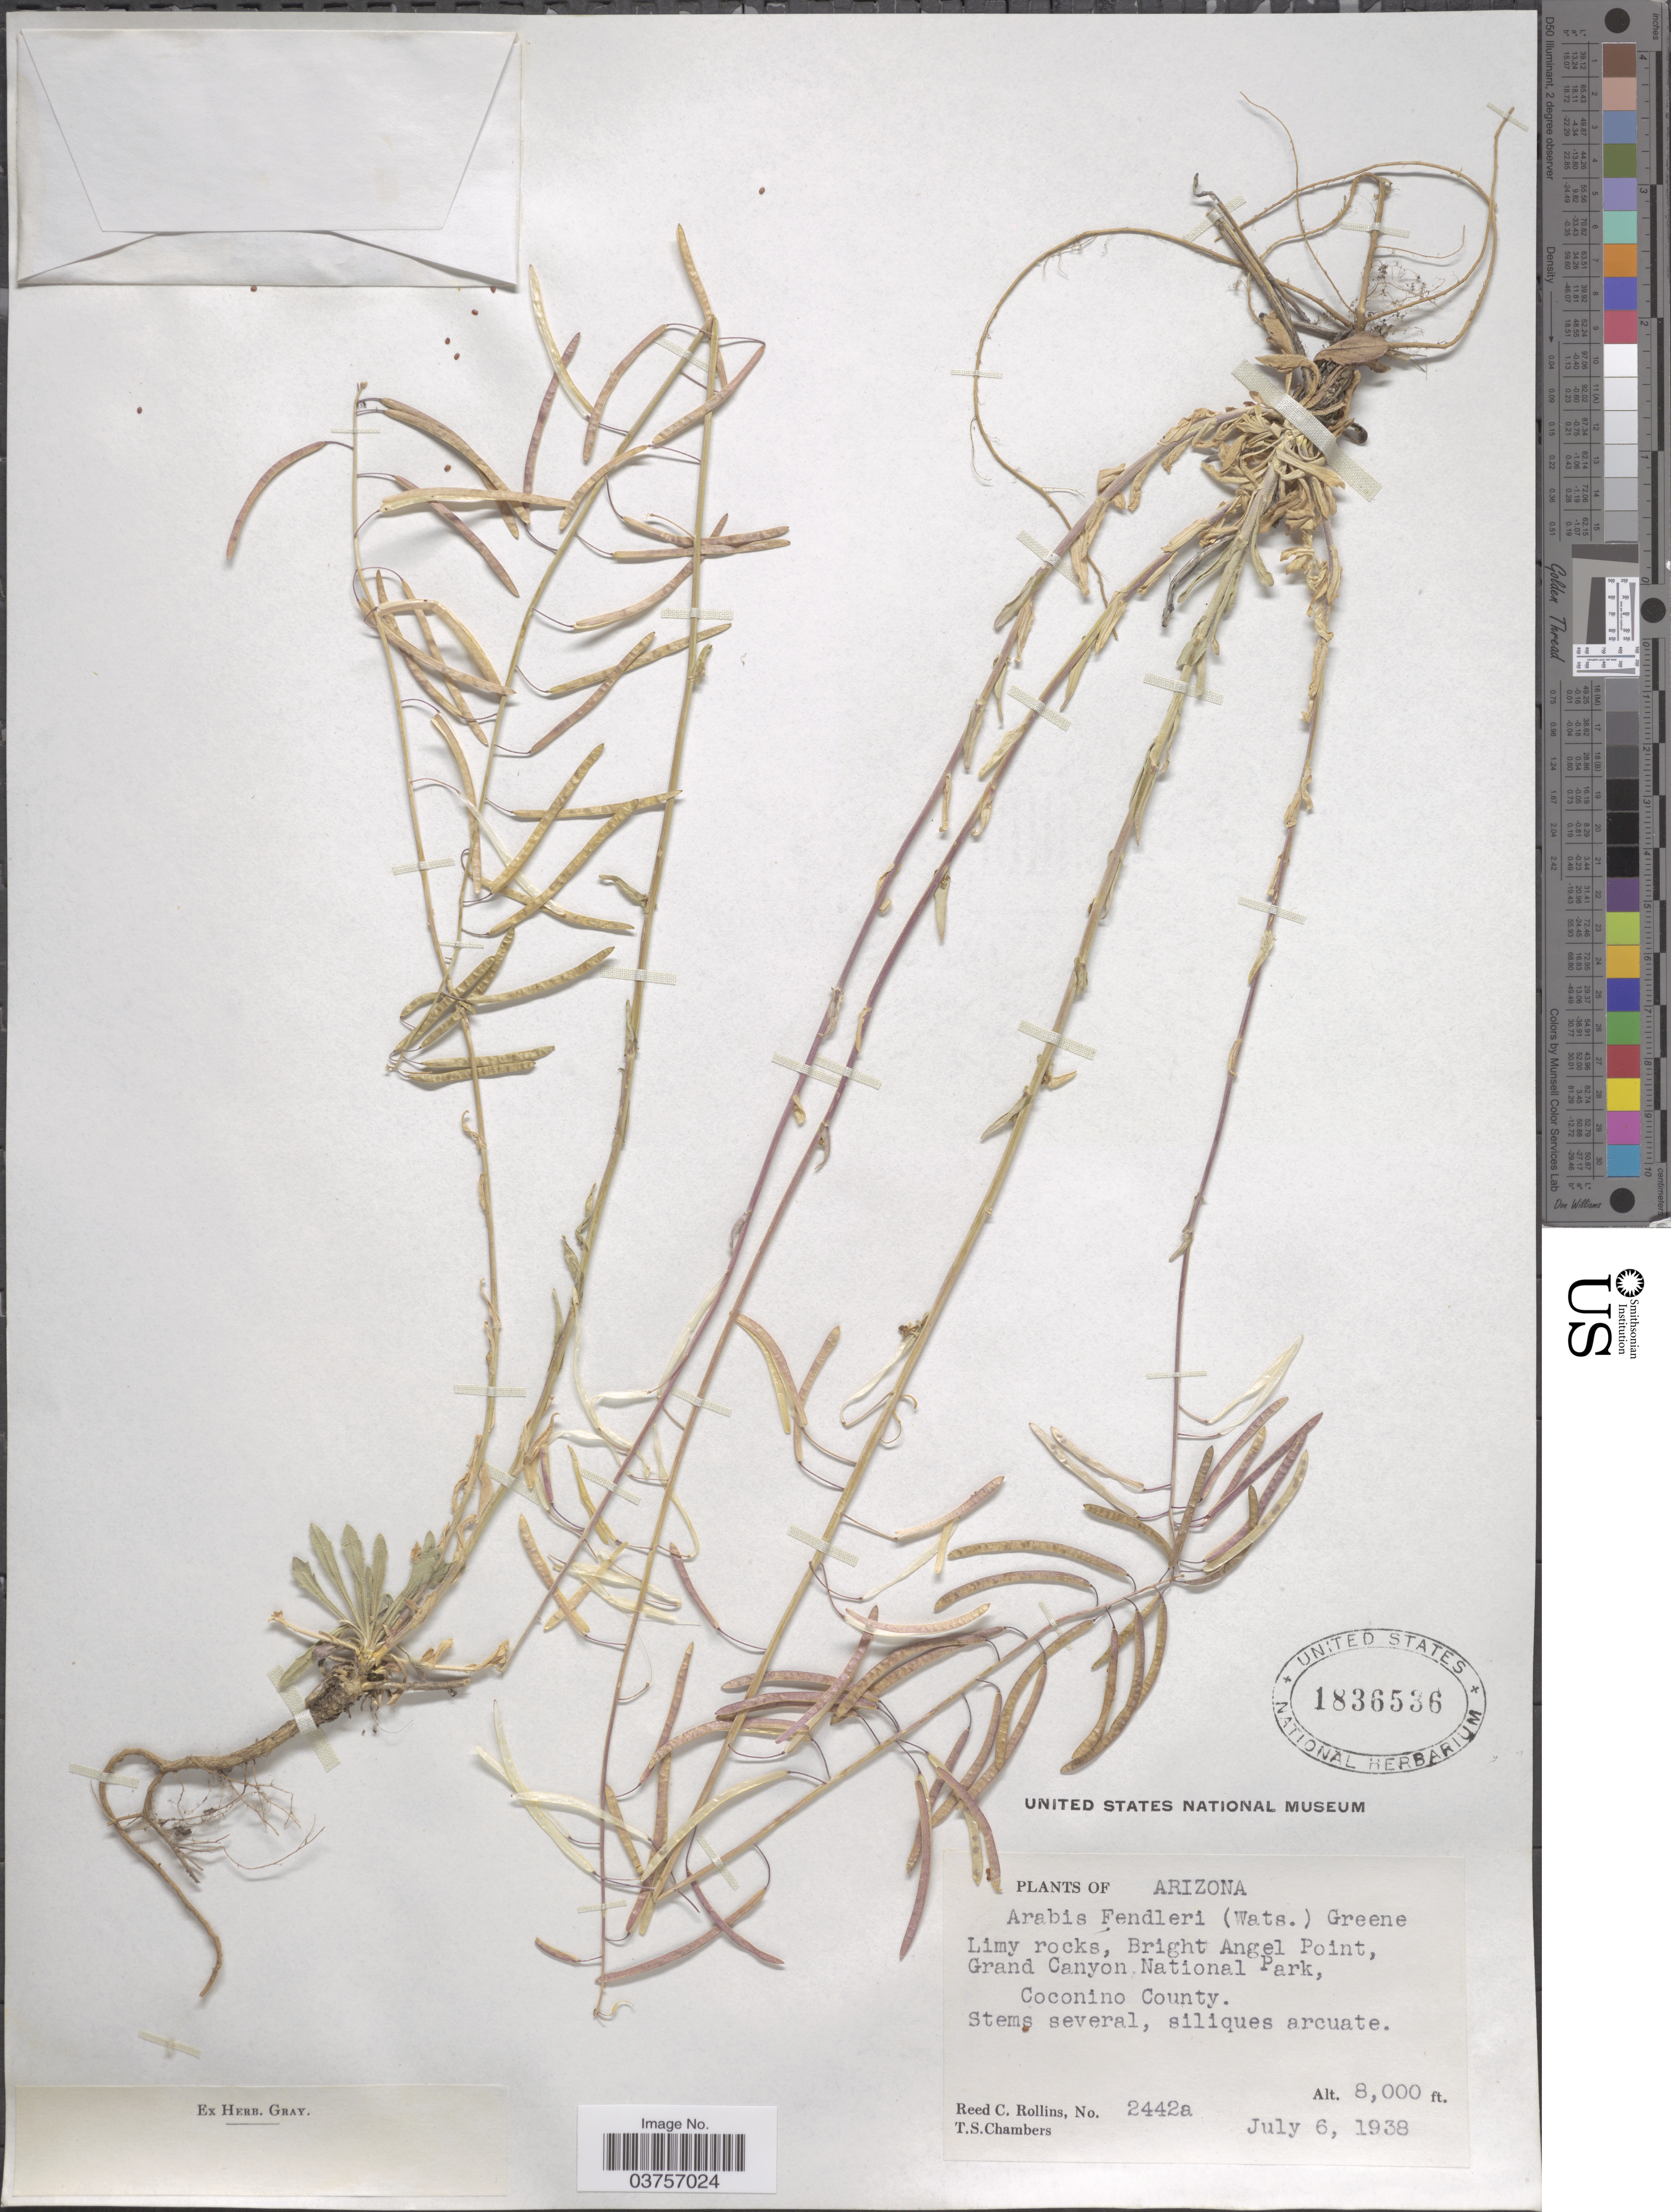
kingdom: Plantae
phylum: Tracheophyta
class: Magnoliopsida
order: Brassicales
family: Brassicaceae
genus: Arabis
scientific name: Arabis fendleri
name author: (S. Watson) Greene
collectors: R. C. Rollins & T. Chambers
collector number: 2442a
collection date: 1938-07-06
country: United States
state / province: Arizona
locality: Bright Angel Point, Grand Canyon National Park, Coconino County.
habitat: limy rocks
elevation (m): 2438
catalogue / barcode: US 1836536